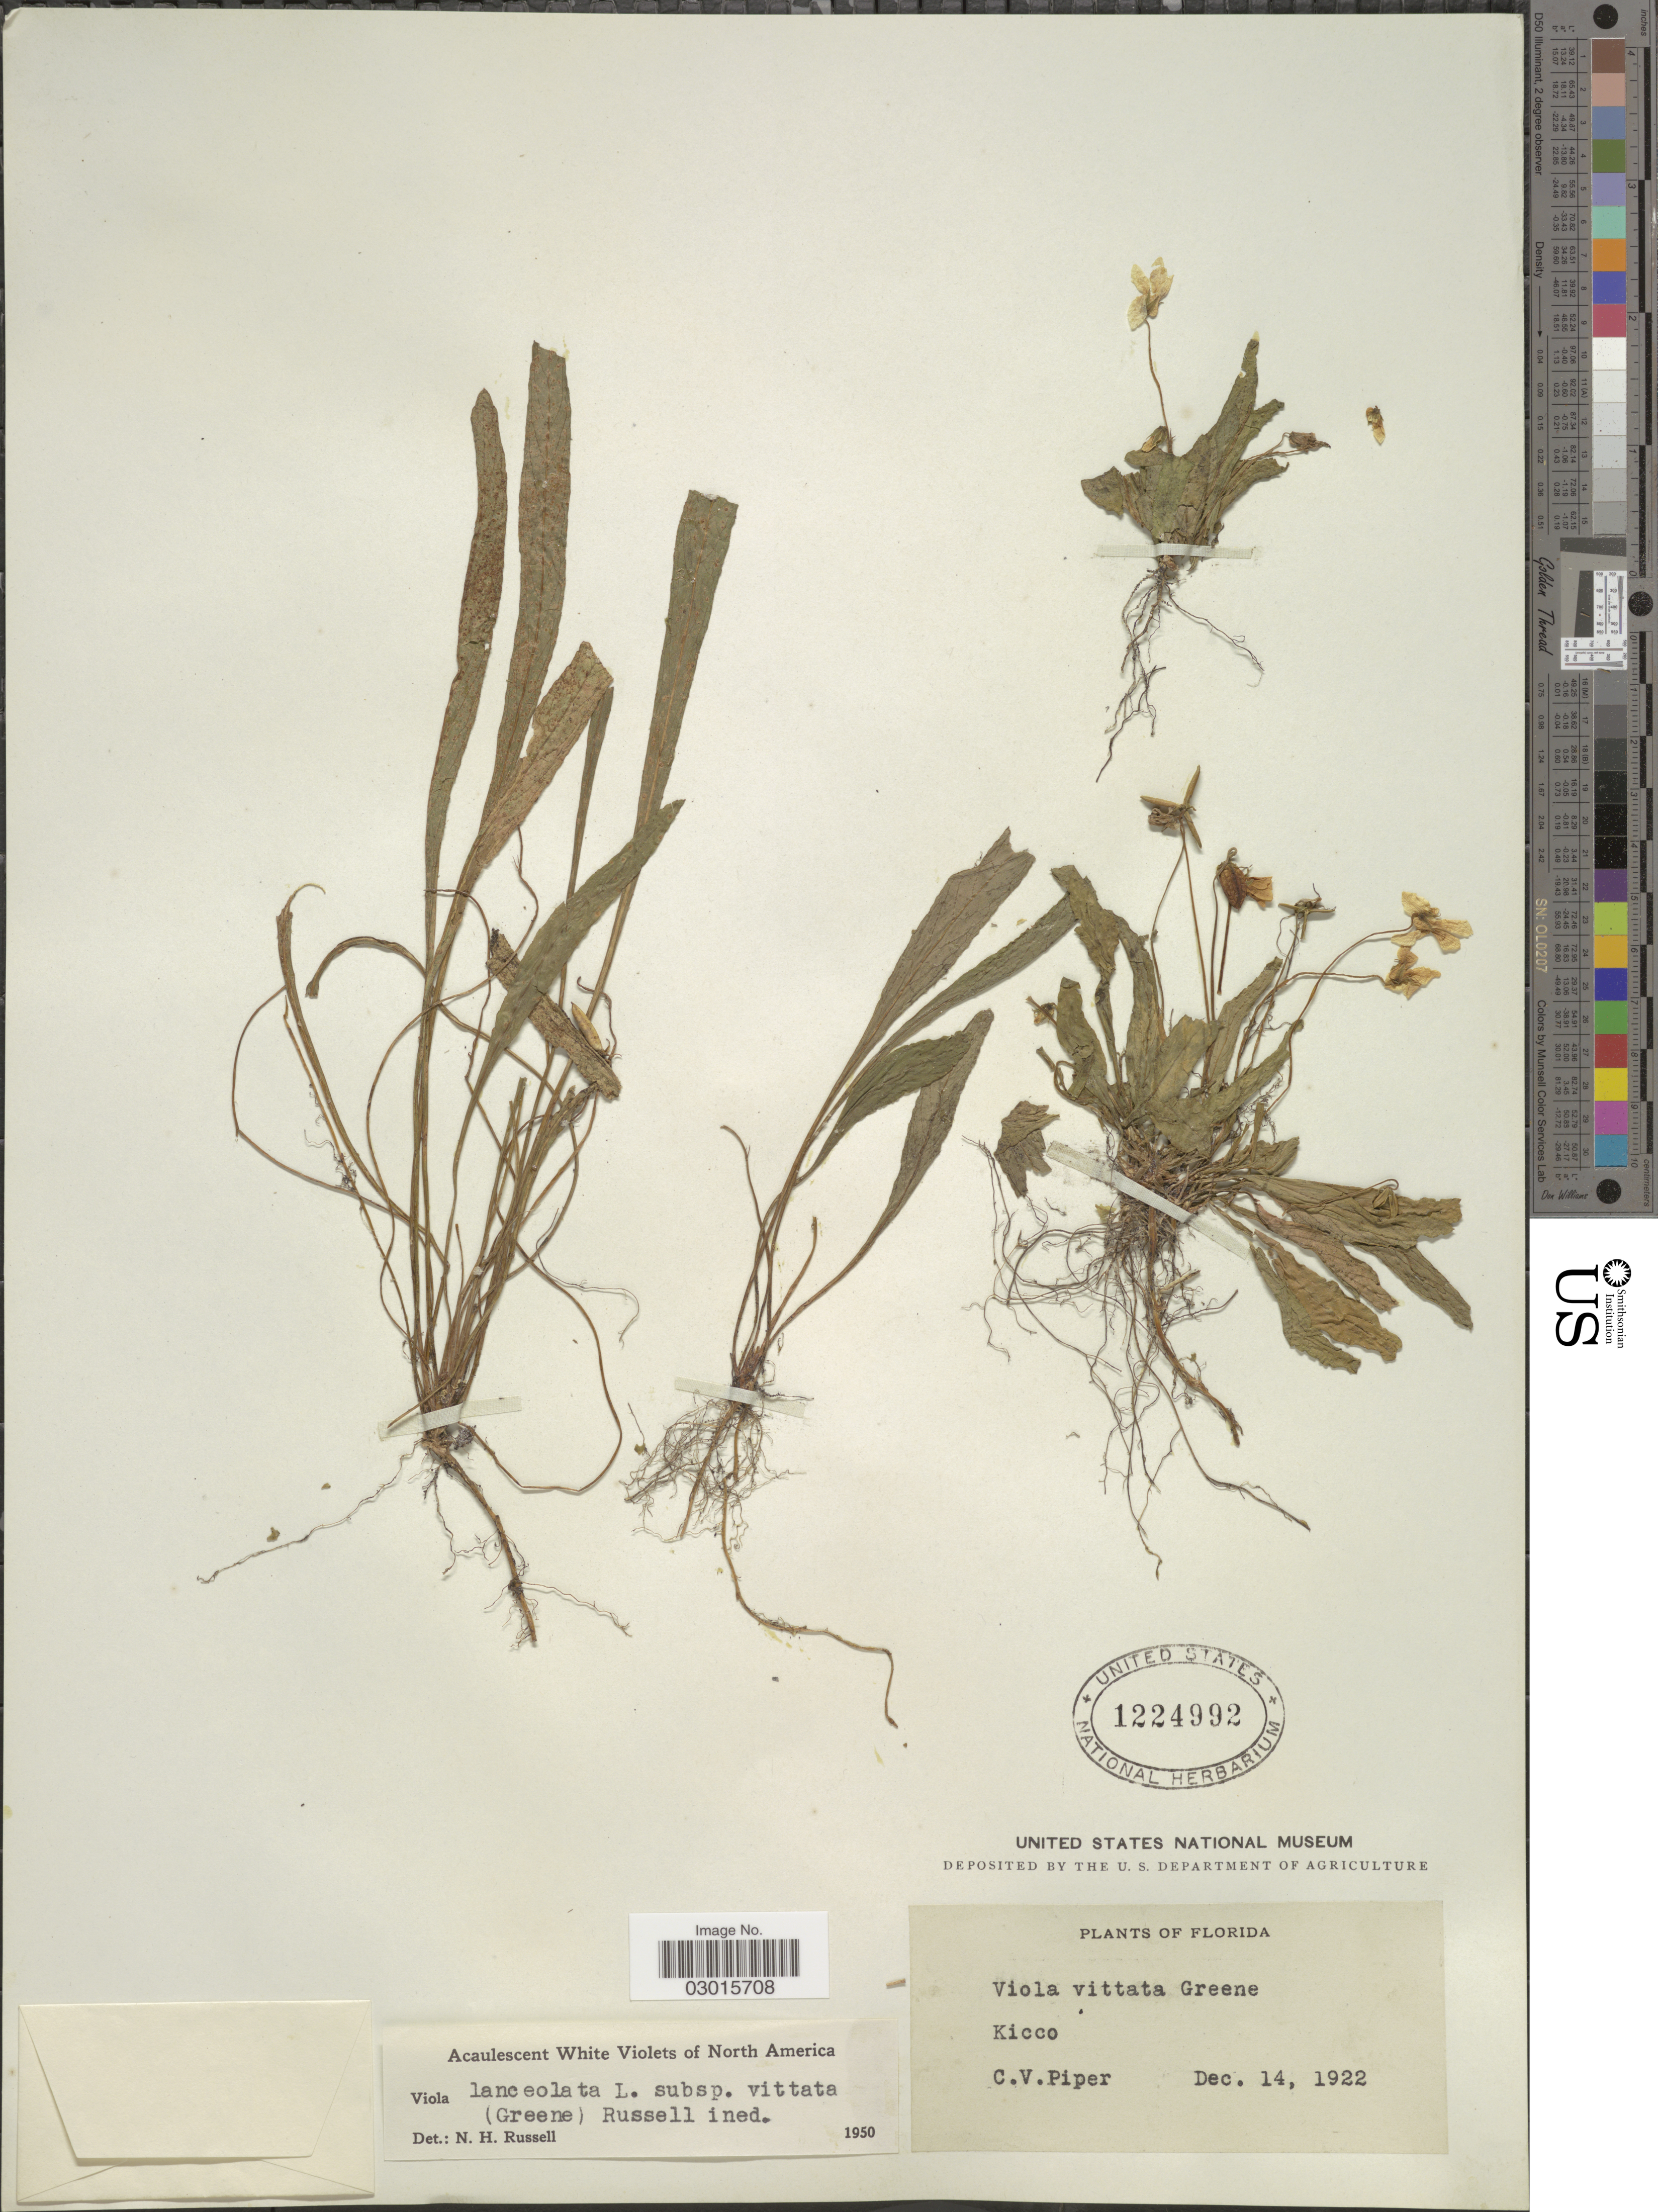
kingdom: Plantae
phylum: Tracheophyta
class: Magnoliopsida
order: Malpighiales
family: Violaceae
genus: Viola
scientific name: Viola lanceolata subsp. vittata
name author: (Greene) N. H. Russell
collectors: C. V. Piper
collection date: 1922-12-14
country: United States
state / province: Florida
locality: Kicco.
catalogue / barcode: US 1224992